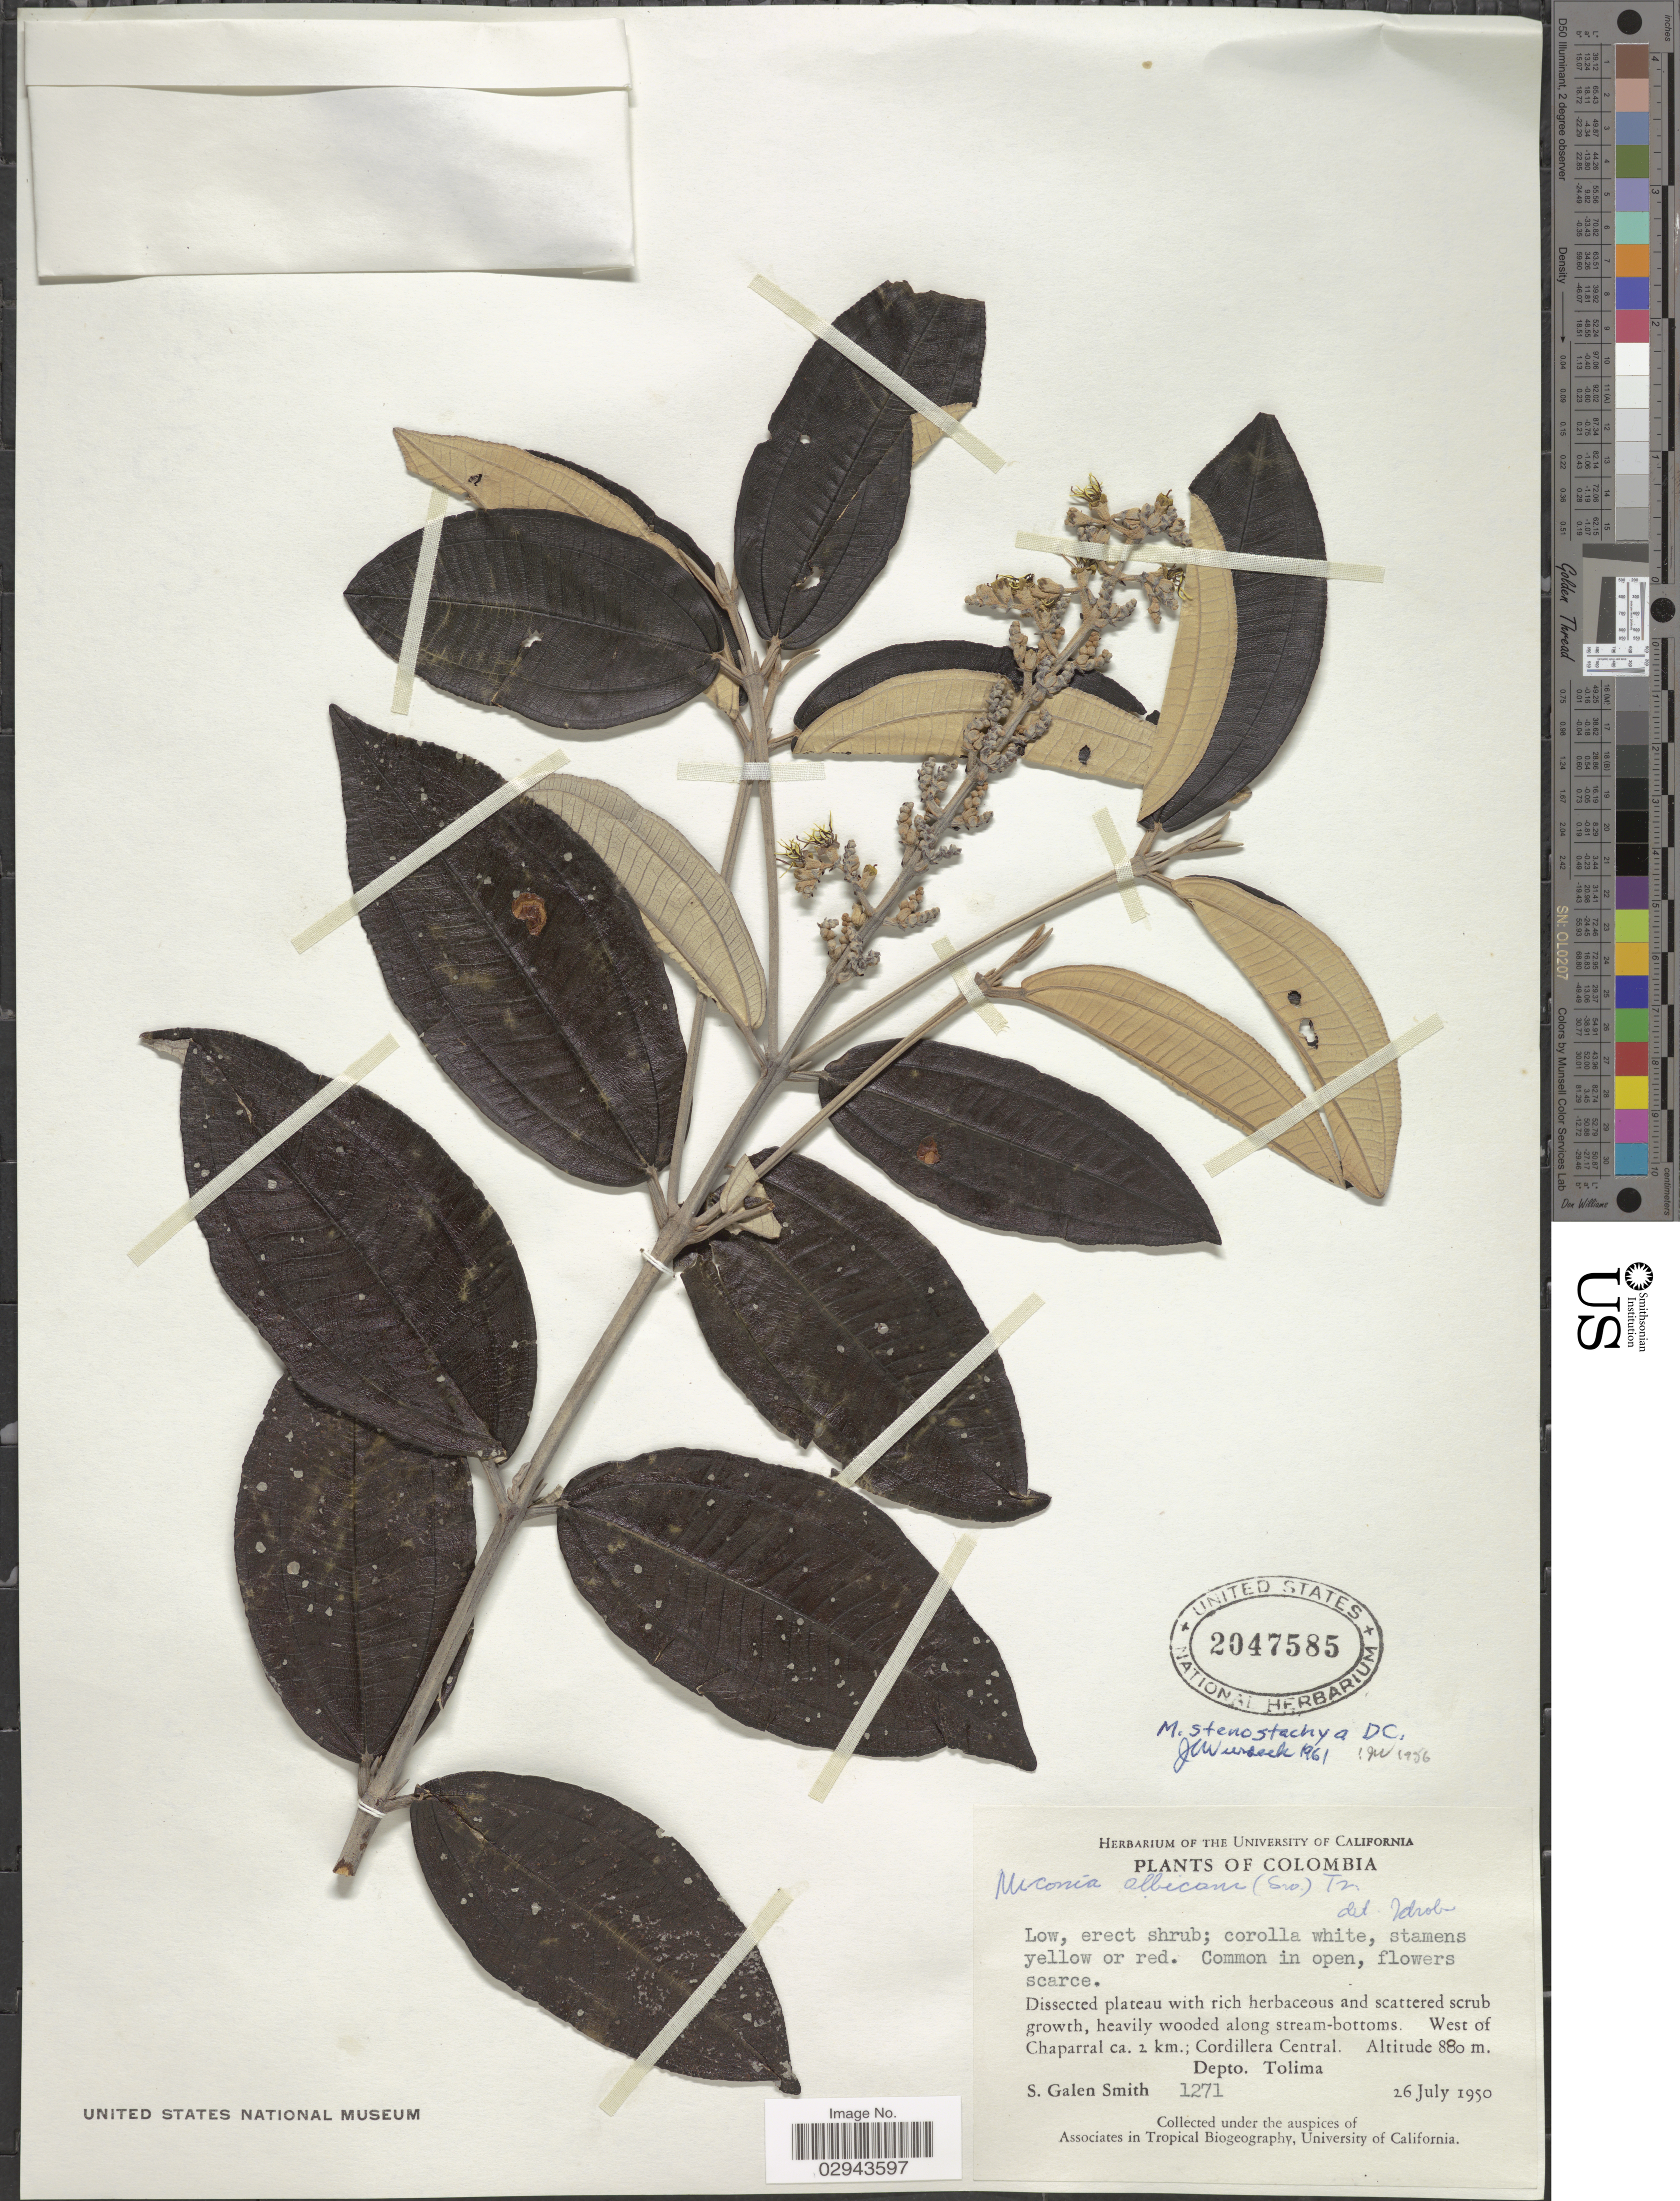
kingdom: Plantae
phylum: Tracheophyta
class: Magnoliopsida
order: Myrtales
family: Melastomataceae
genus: Miconia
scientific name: Miconia stenostachya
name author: DC.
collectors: S. G. Smith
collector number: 1271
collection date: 1950-07-26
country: Colombia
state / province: Tolima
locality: West of Chaparral ca. 2 km.; Cordillera Central. Depto. Tolima.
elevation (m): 880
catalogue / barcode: US 2047585